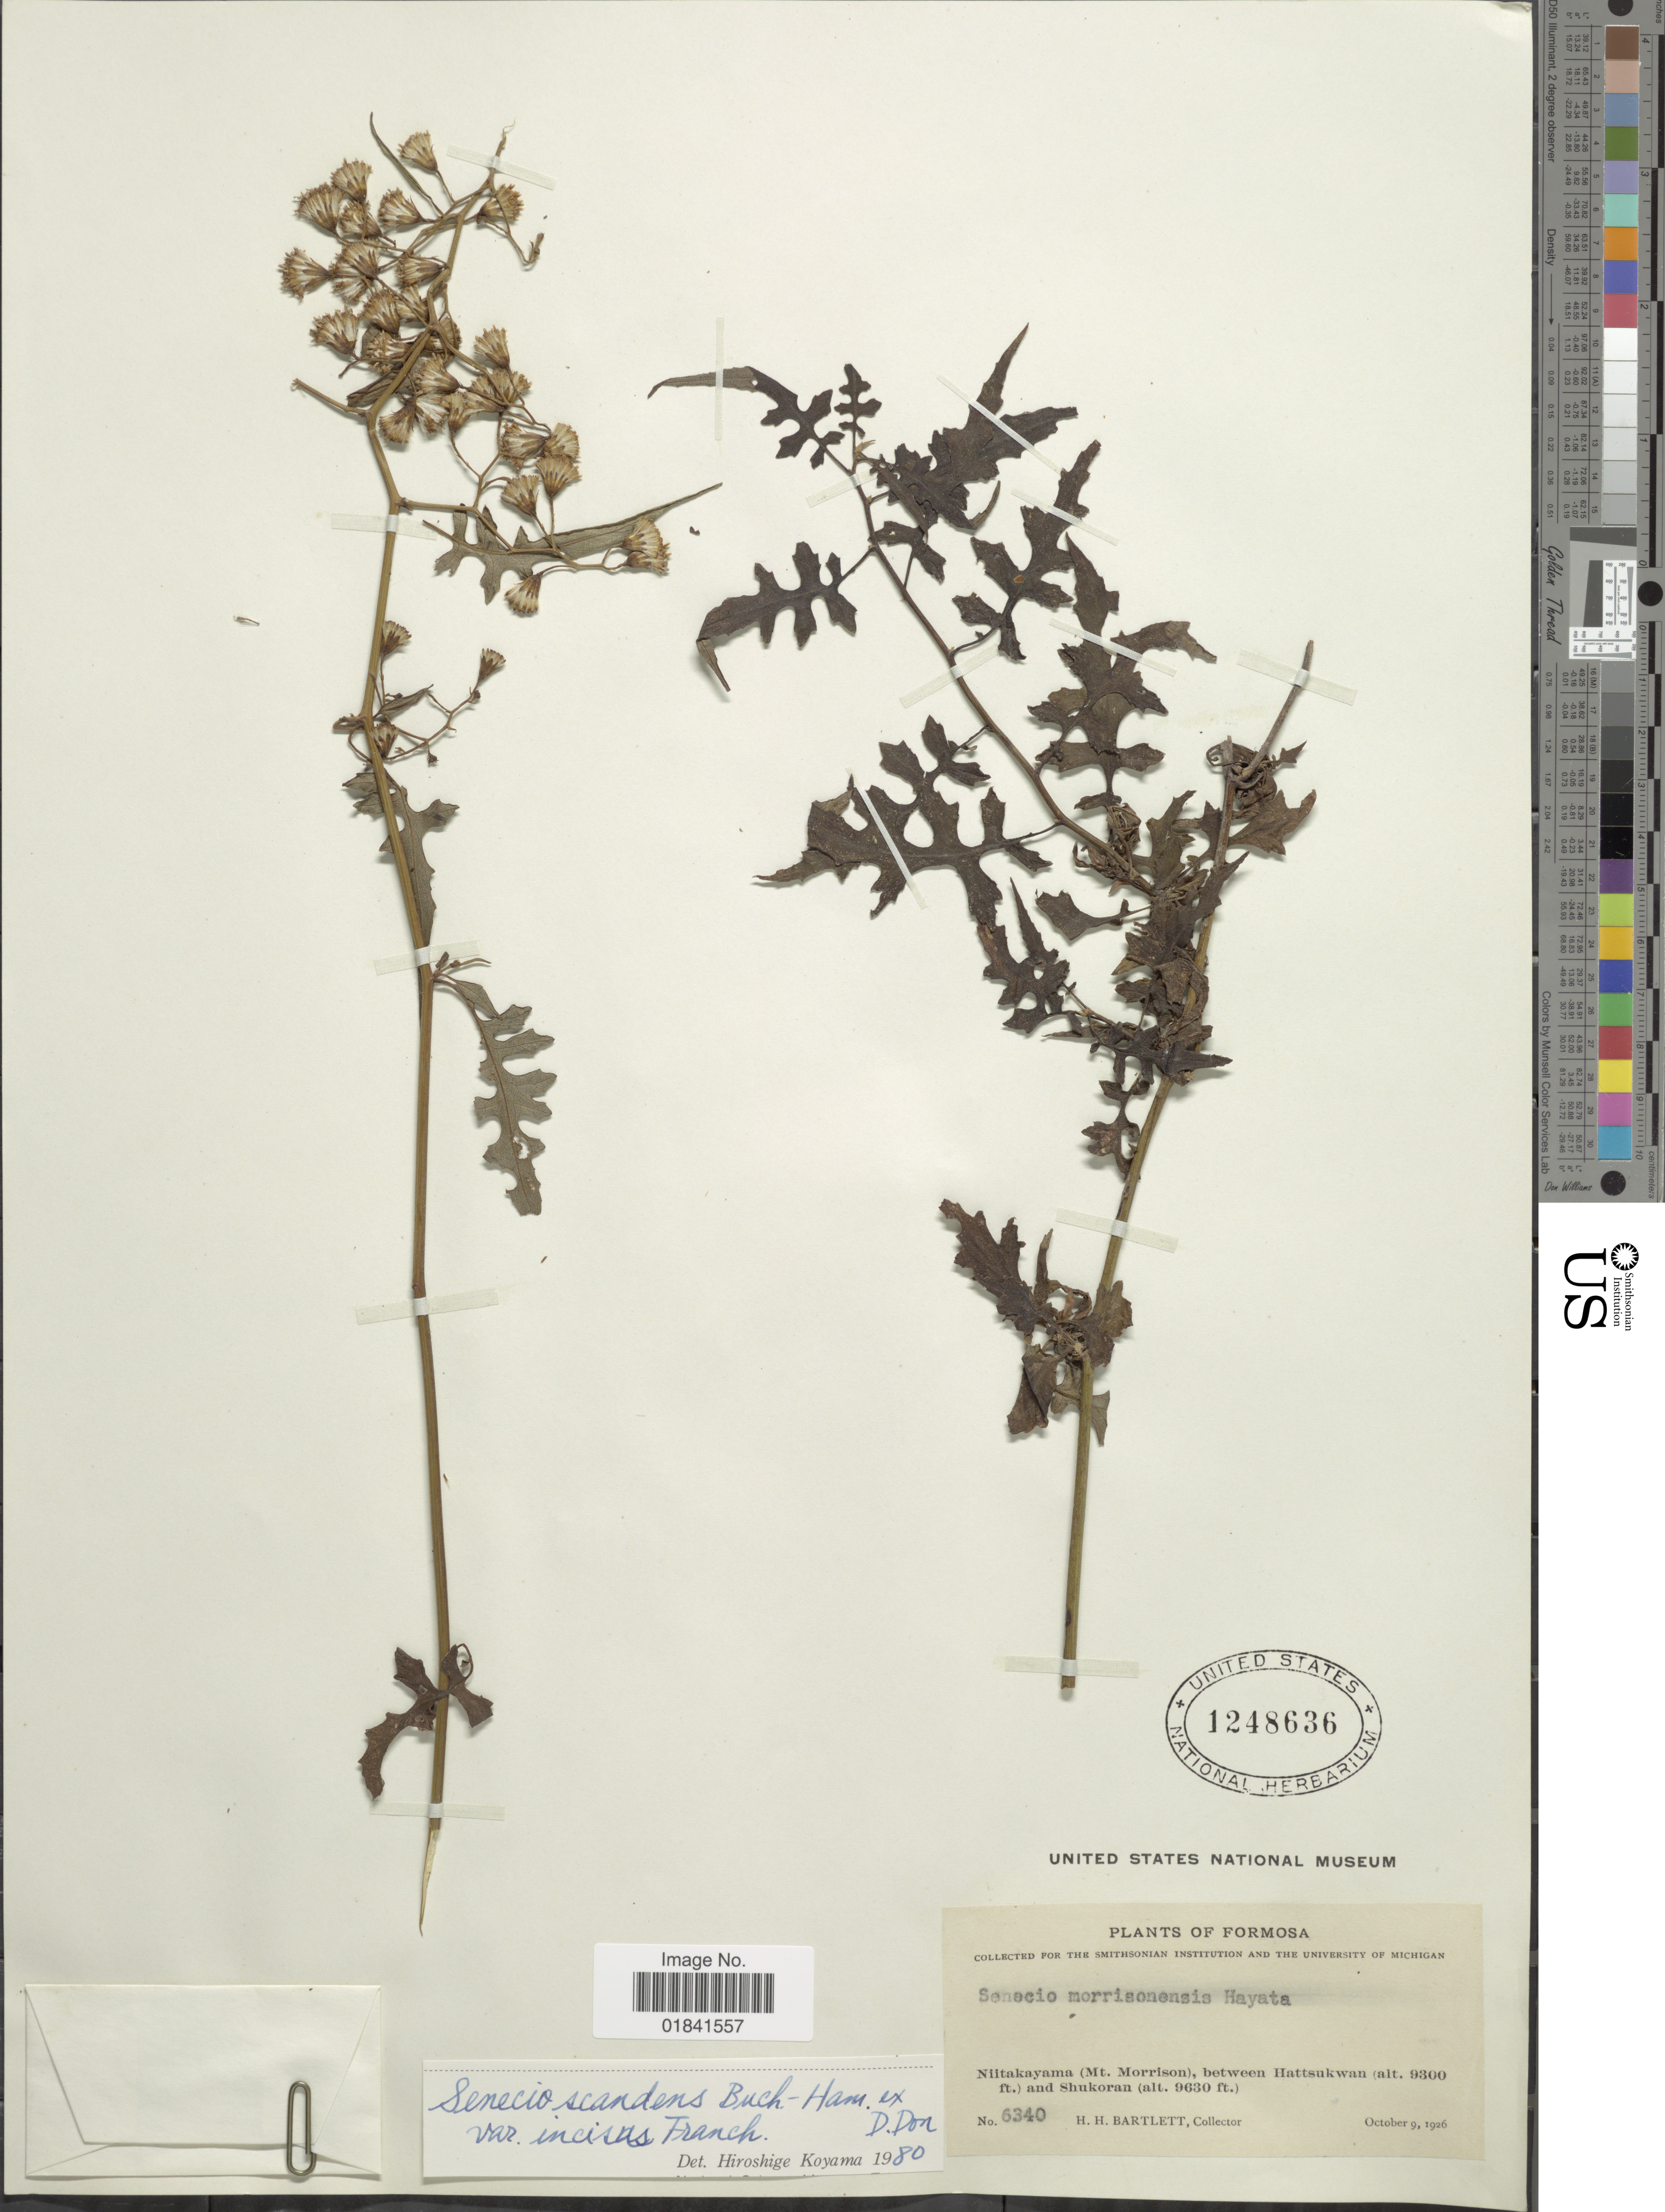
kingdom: Plantae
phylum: Tracheophyta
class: Magnoliopsida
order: Asterales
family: Asteraceae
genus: Senecio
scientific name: Senecio scandens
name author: Buch.-Ham. ex D. Don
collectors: H. H. Bartlett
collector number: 6340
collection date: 1926-10-09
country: Taiwan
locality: Niitakayama (Mt. Morrison), between Hattsukwan and Shukoran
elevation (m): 2835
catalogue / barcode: US 1248636